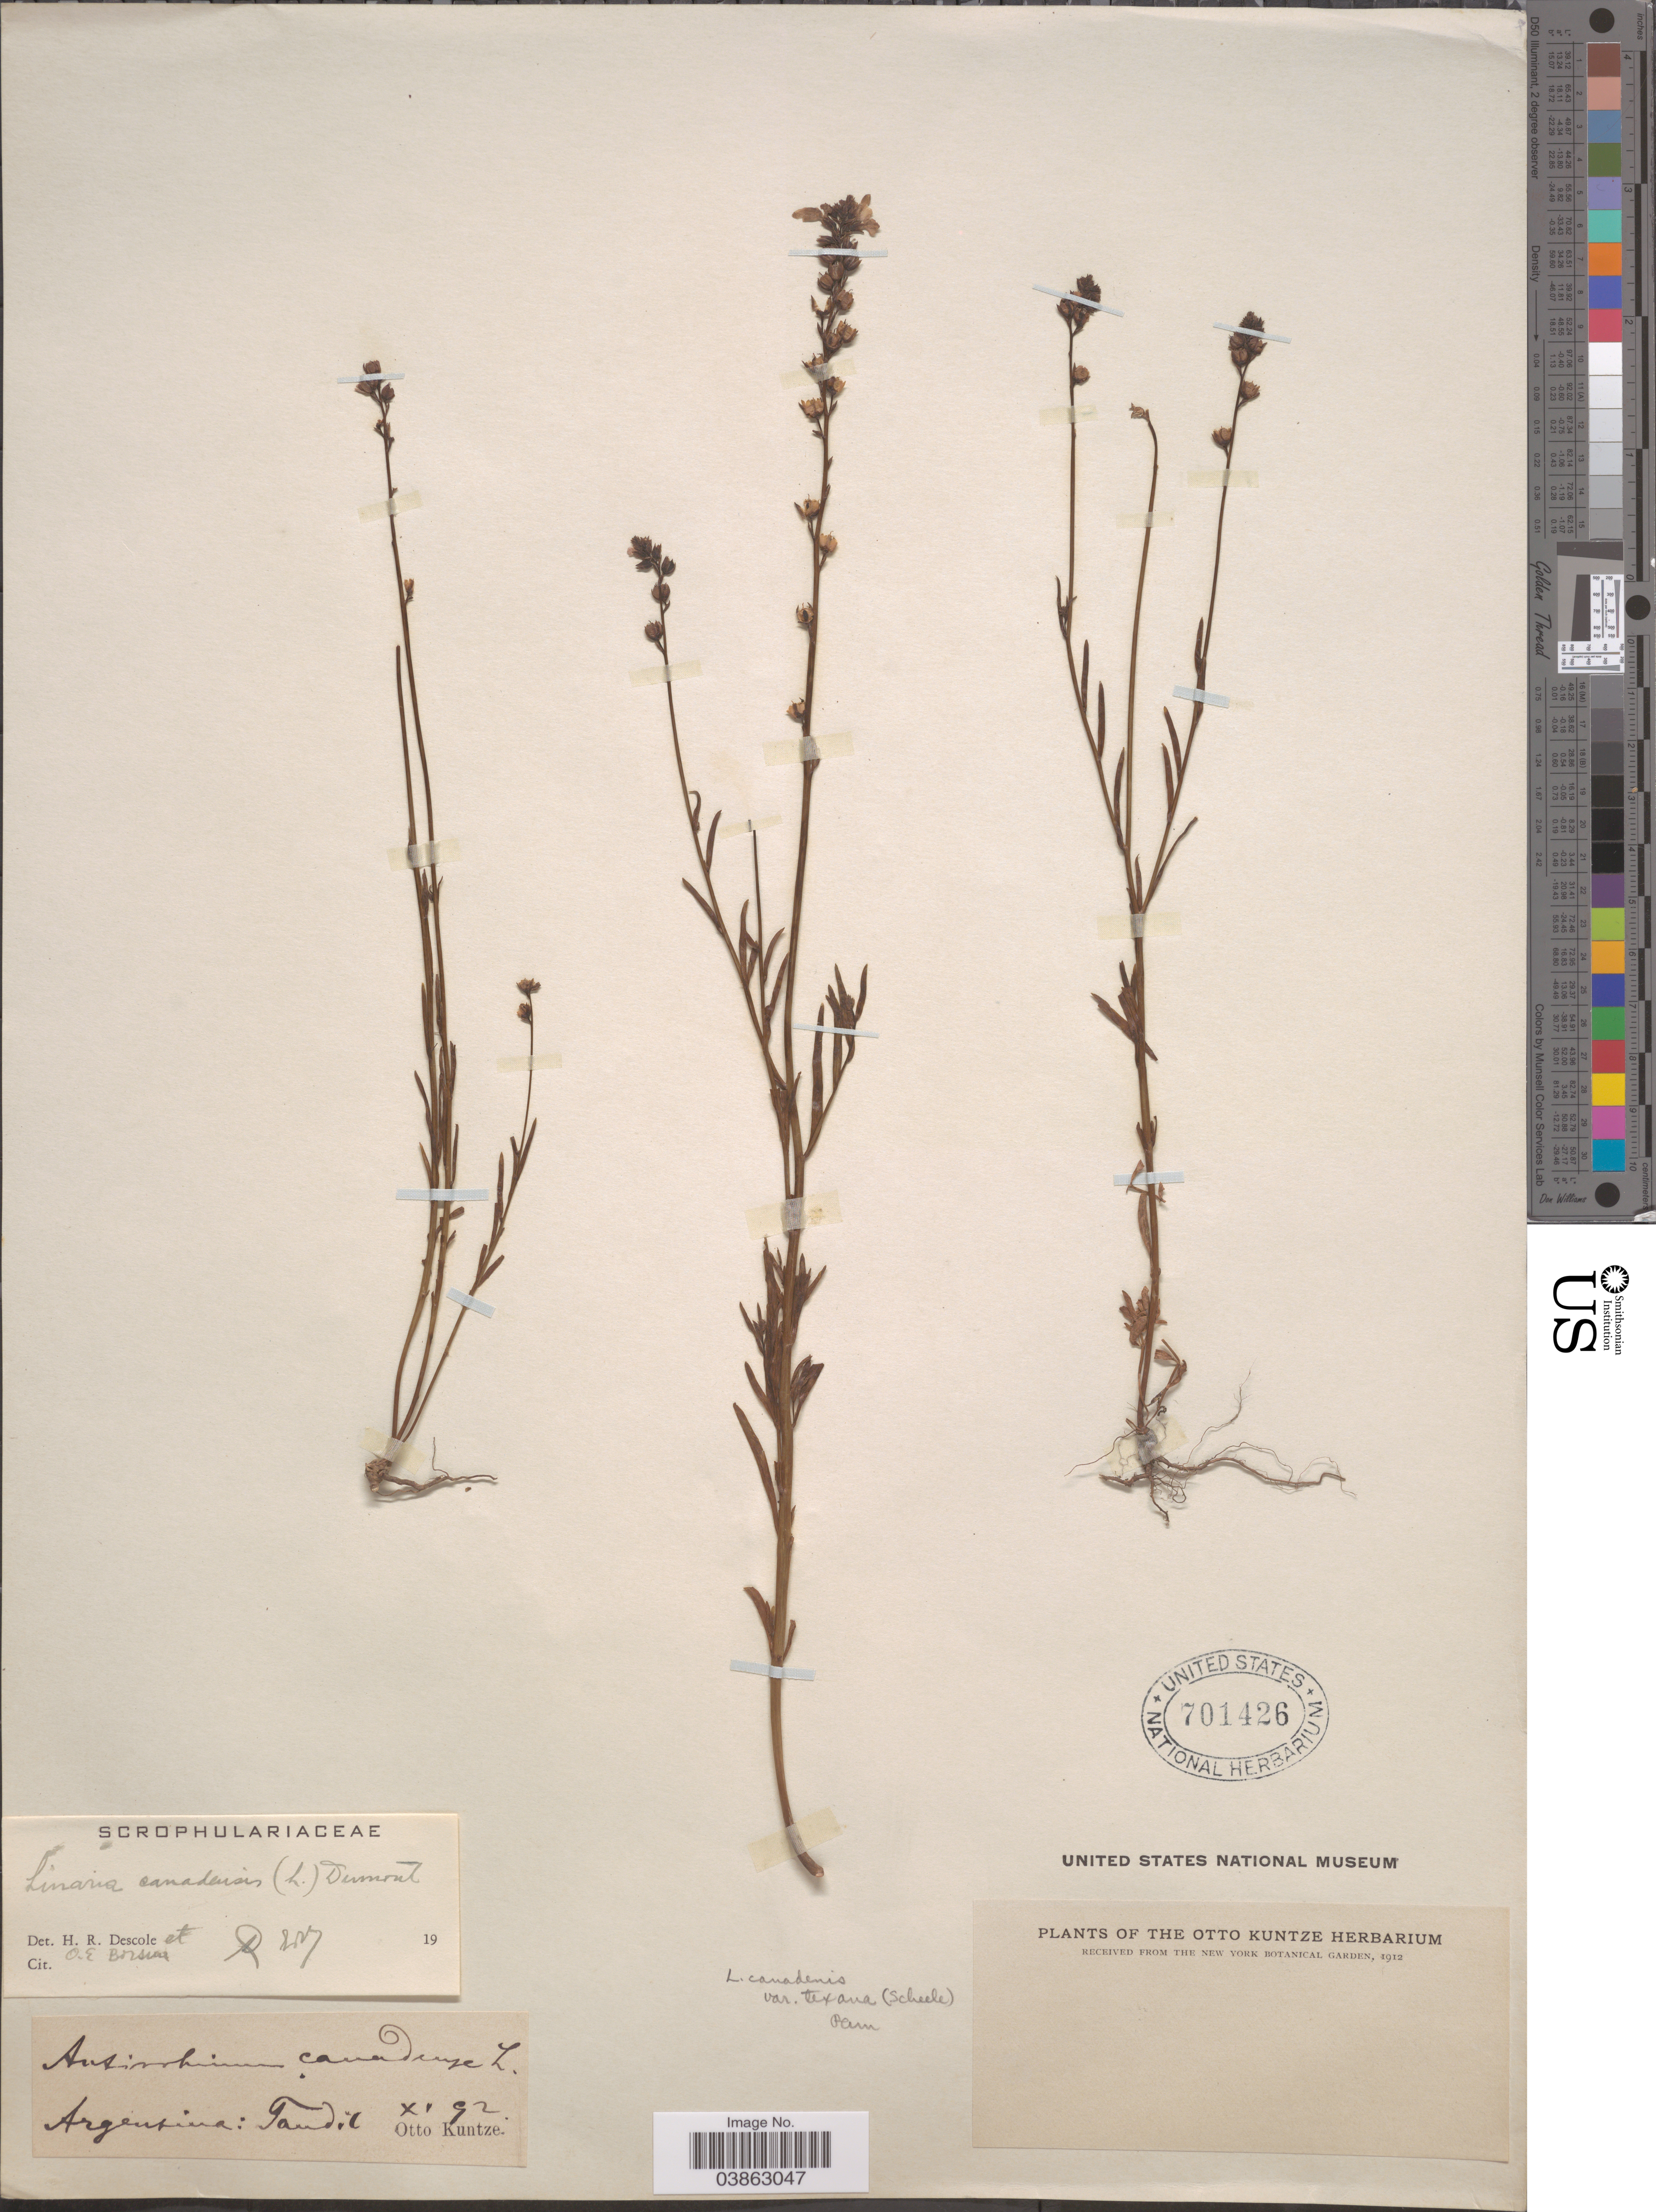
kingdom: Plantae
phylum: Tracheophyta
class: Magnoliopsida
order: Lamiales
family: Plantaginaceae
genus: Linaria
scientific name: Linaria texana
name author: Scheele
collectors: C.E.O. Kuntze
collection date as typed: Transcribed d/m/y: /11/92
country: Argentina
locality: Tandil.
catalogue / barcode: US 701426